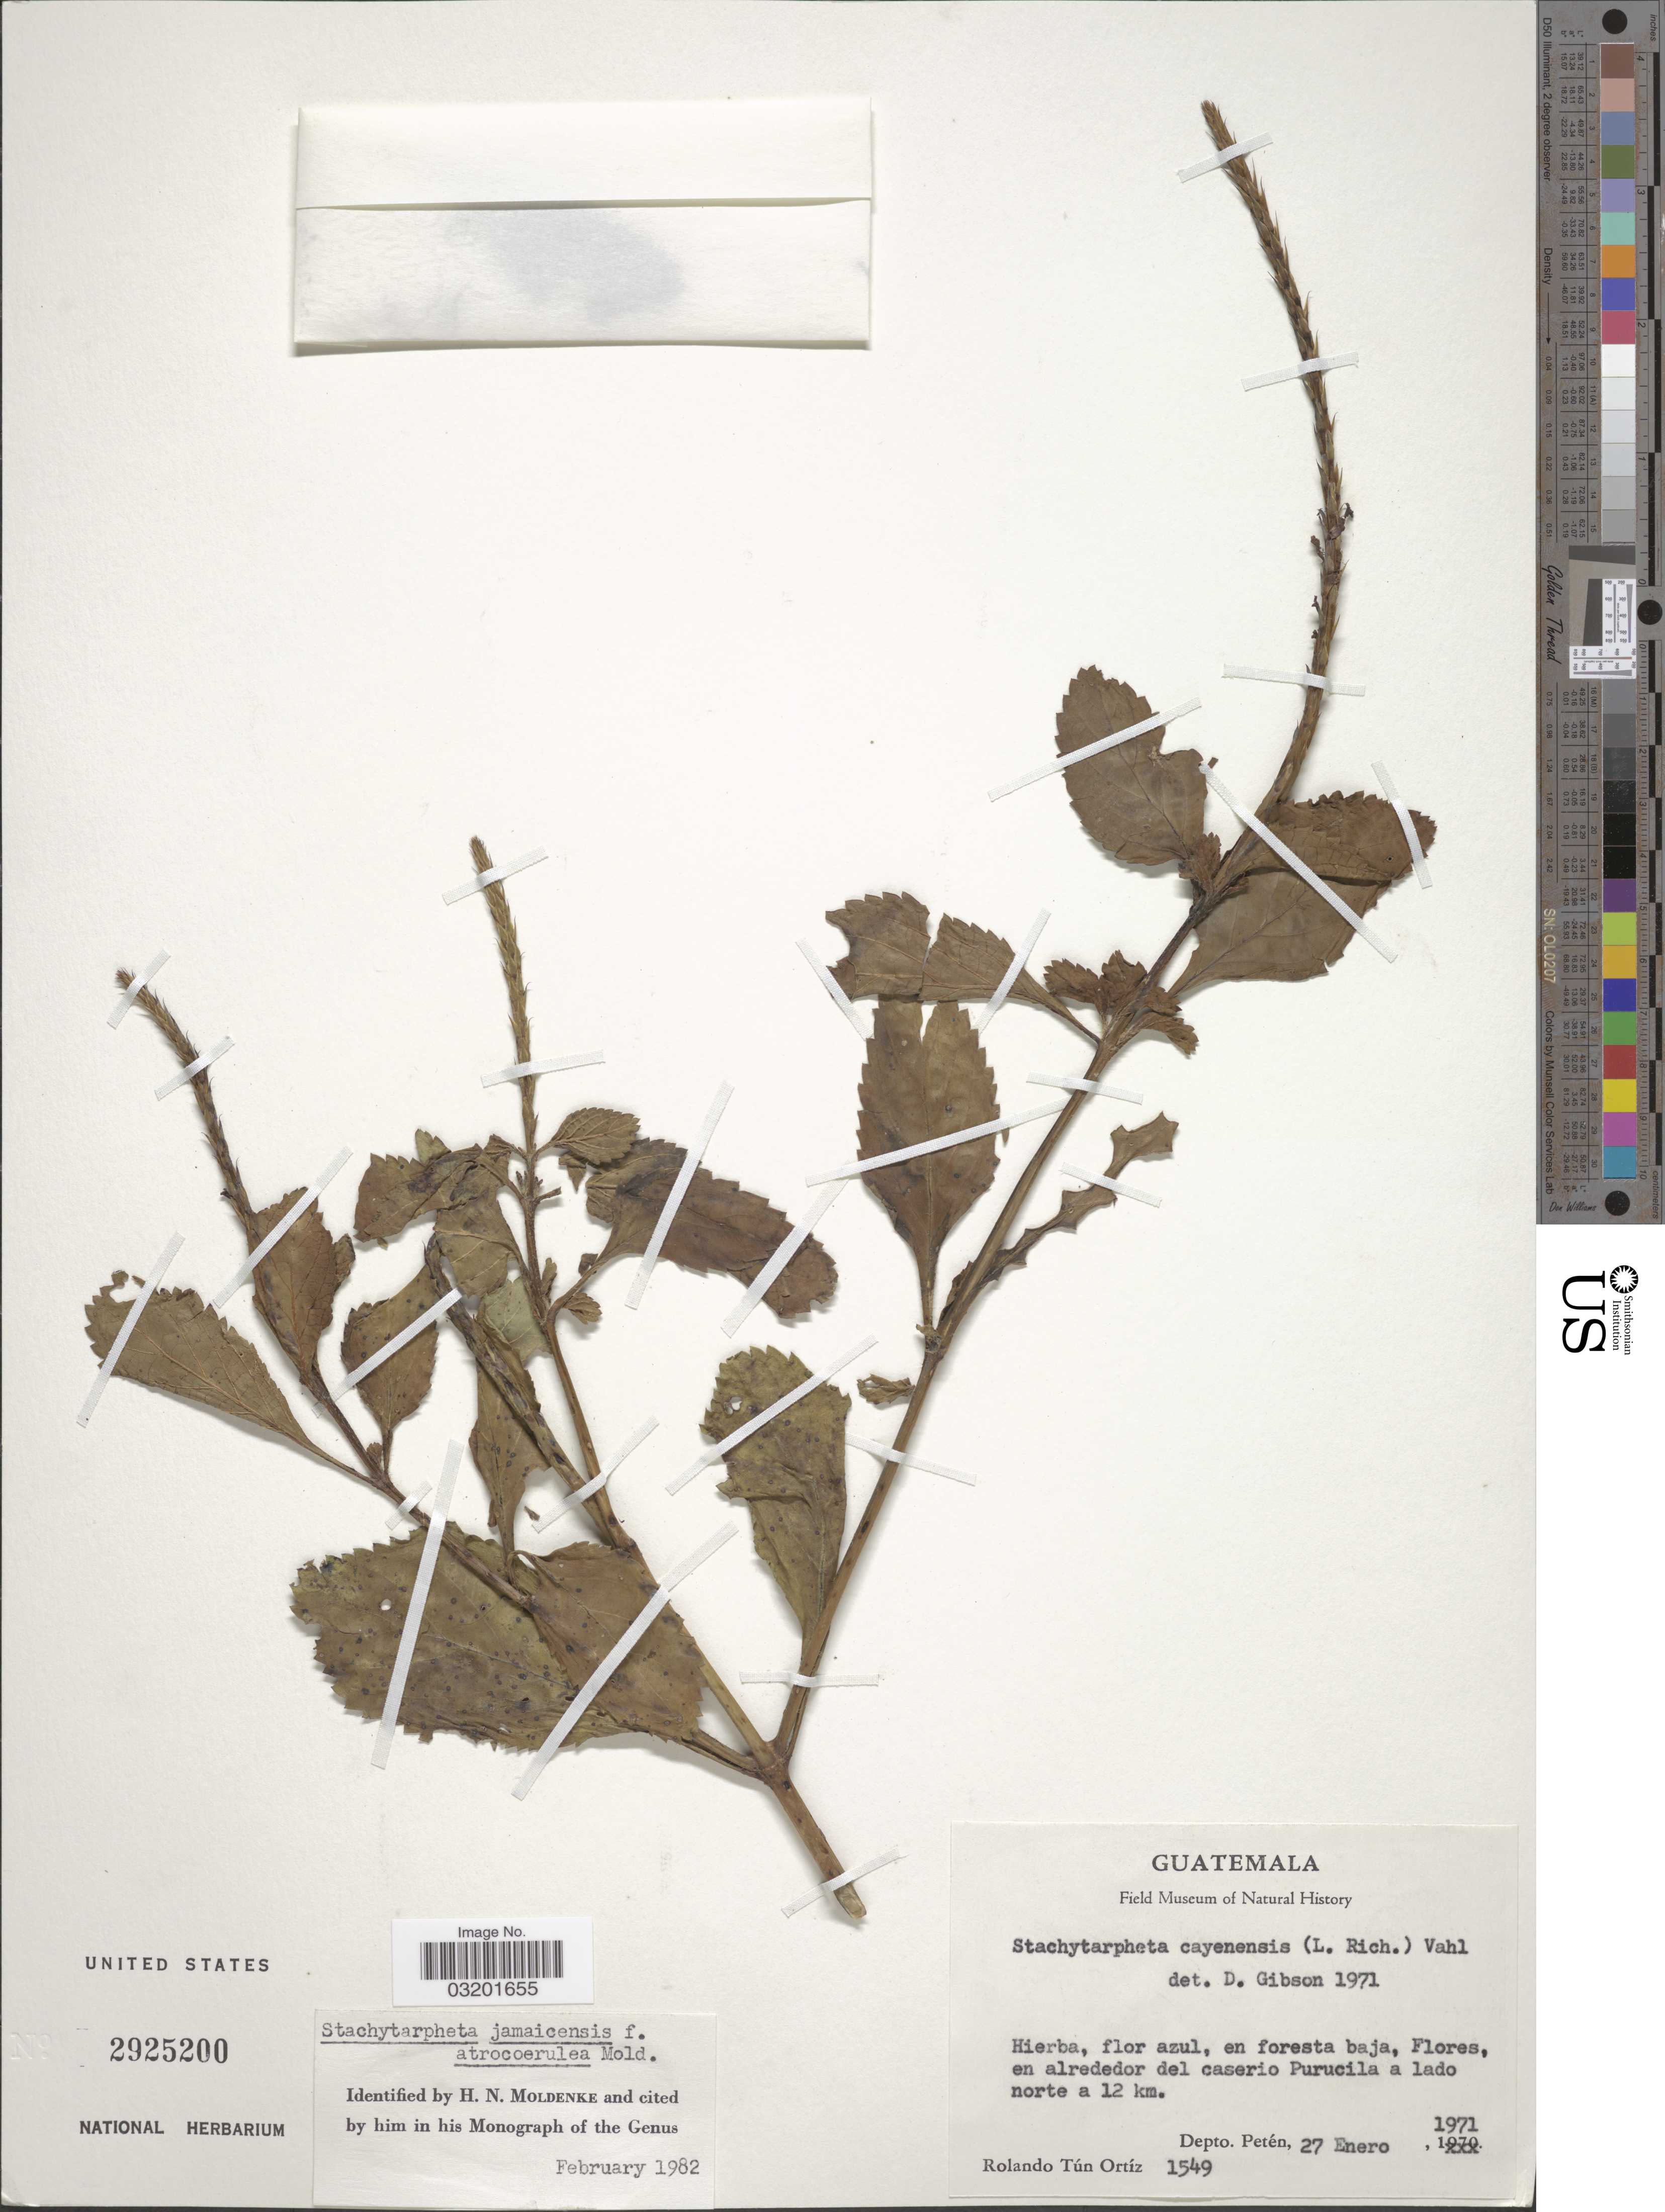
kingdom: Plantae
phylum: Tracheophyta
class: Magnoliopsida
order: Lamiales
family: Verbenaceae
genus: Stachytarpheta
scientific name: Stachytarpheta jamaicensis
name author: (L.) Vahl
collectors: R. Ortiz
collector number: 1549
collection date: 1971-01-27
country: Guatemala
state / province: El Petén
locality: Flores, en alrededor del caserio Purucila a lado norte a 12 km. Depto. Petén.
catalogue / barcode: US 2925200